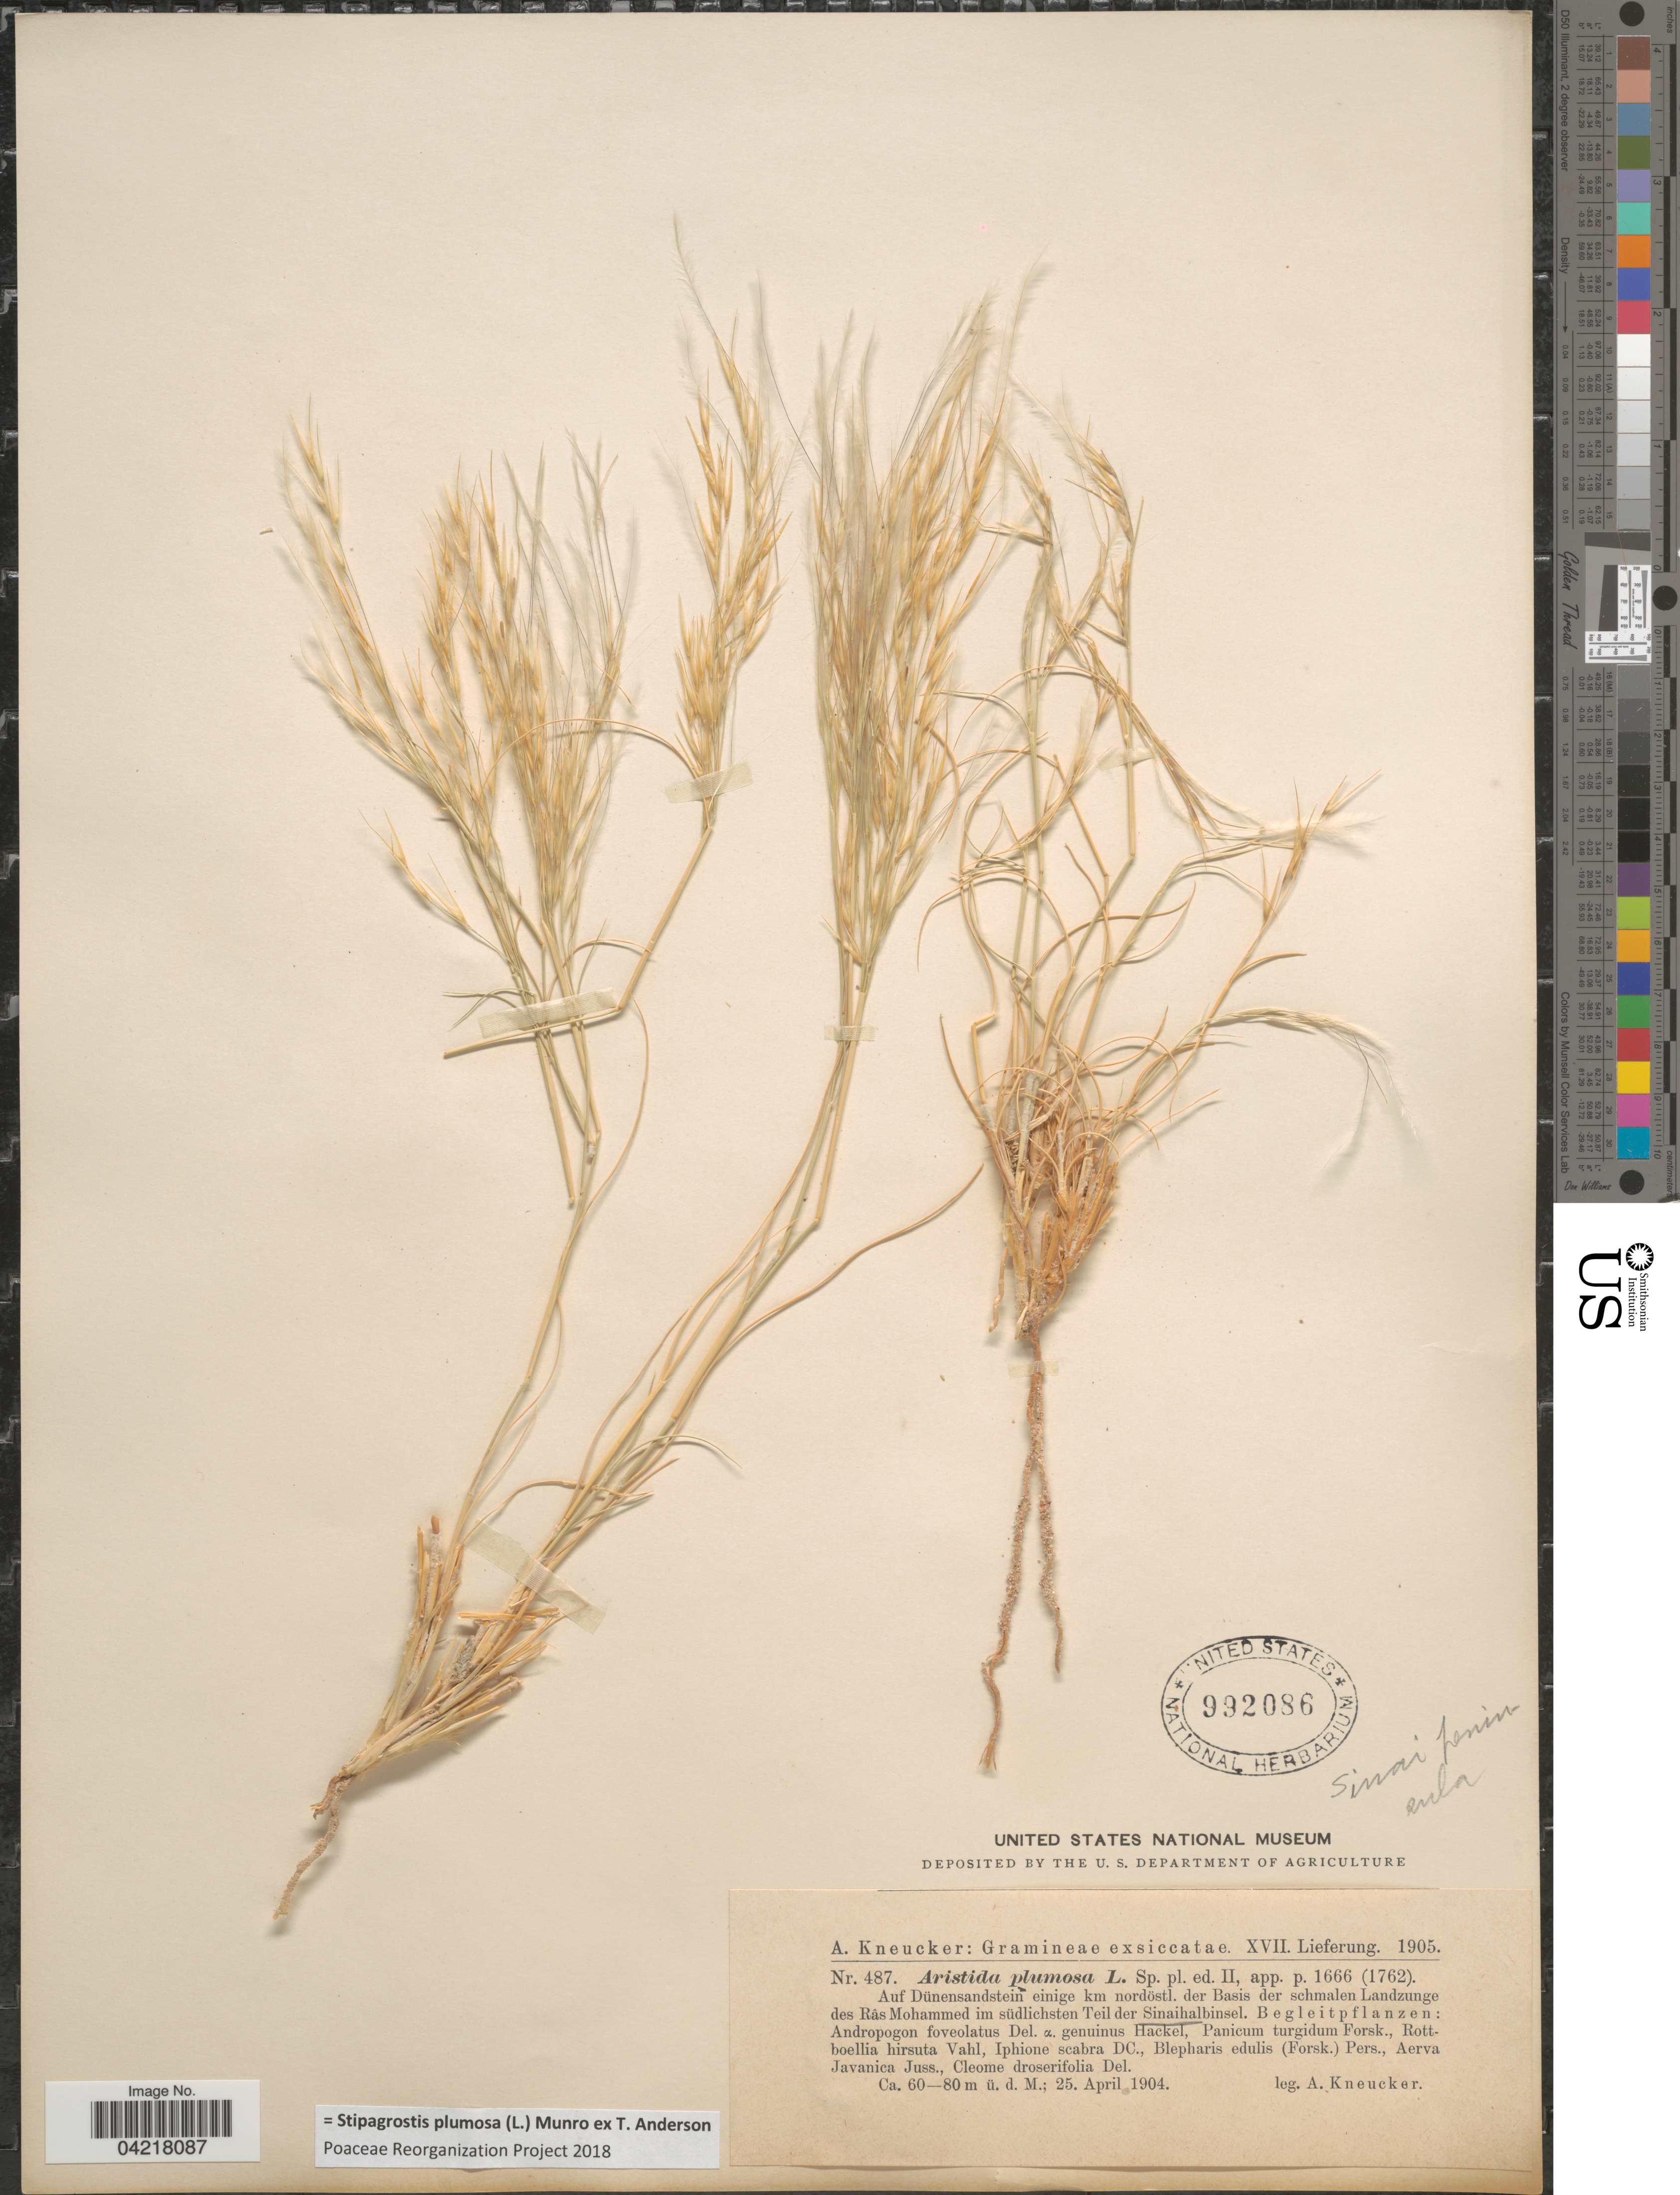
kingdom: Plantae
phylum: Tracheophyta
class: Liliopsida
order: Poales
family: Poaceae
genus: Stipagrostis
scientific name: Stipagrostis plumosa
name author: (L.) Munro ex T. Anderson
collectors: A. Kneucker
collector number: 487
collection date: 1904-04-25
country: Egypt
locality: Auf Dünensandstein einige km nordöstl. der Basis der schmalen Landzunge des Râs Mohammed im südlichsten Teil der Sinaihalbinsel.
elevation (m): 60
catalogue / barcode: US 992086